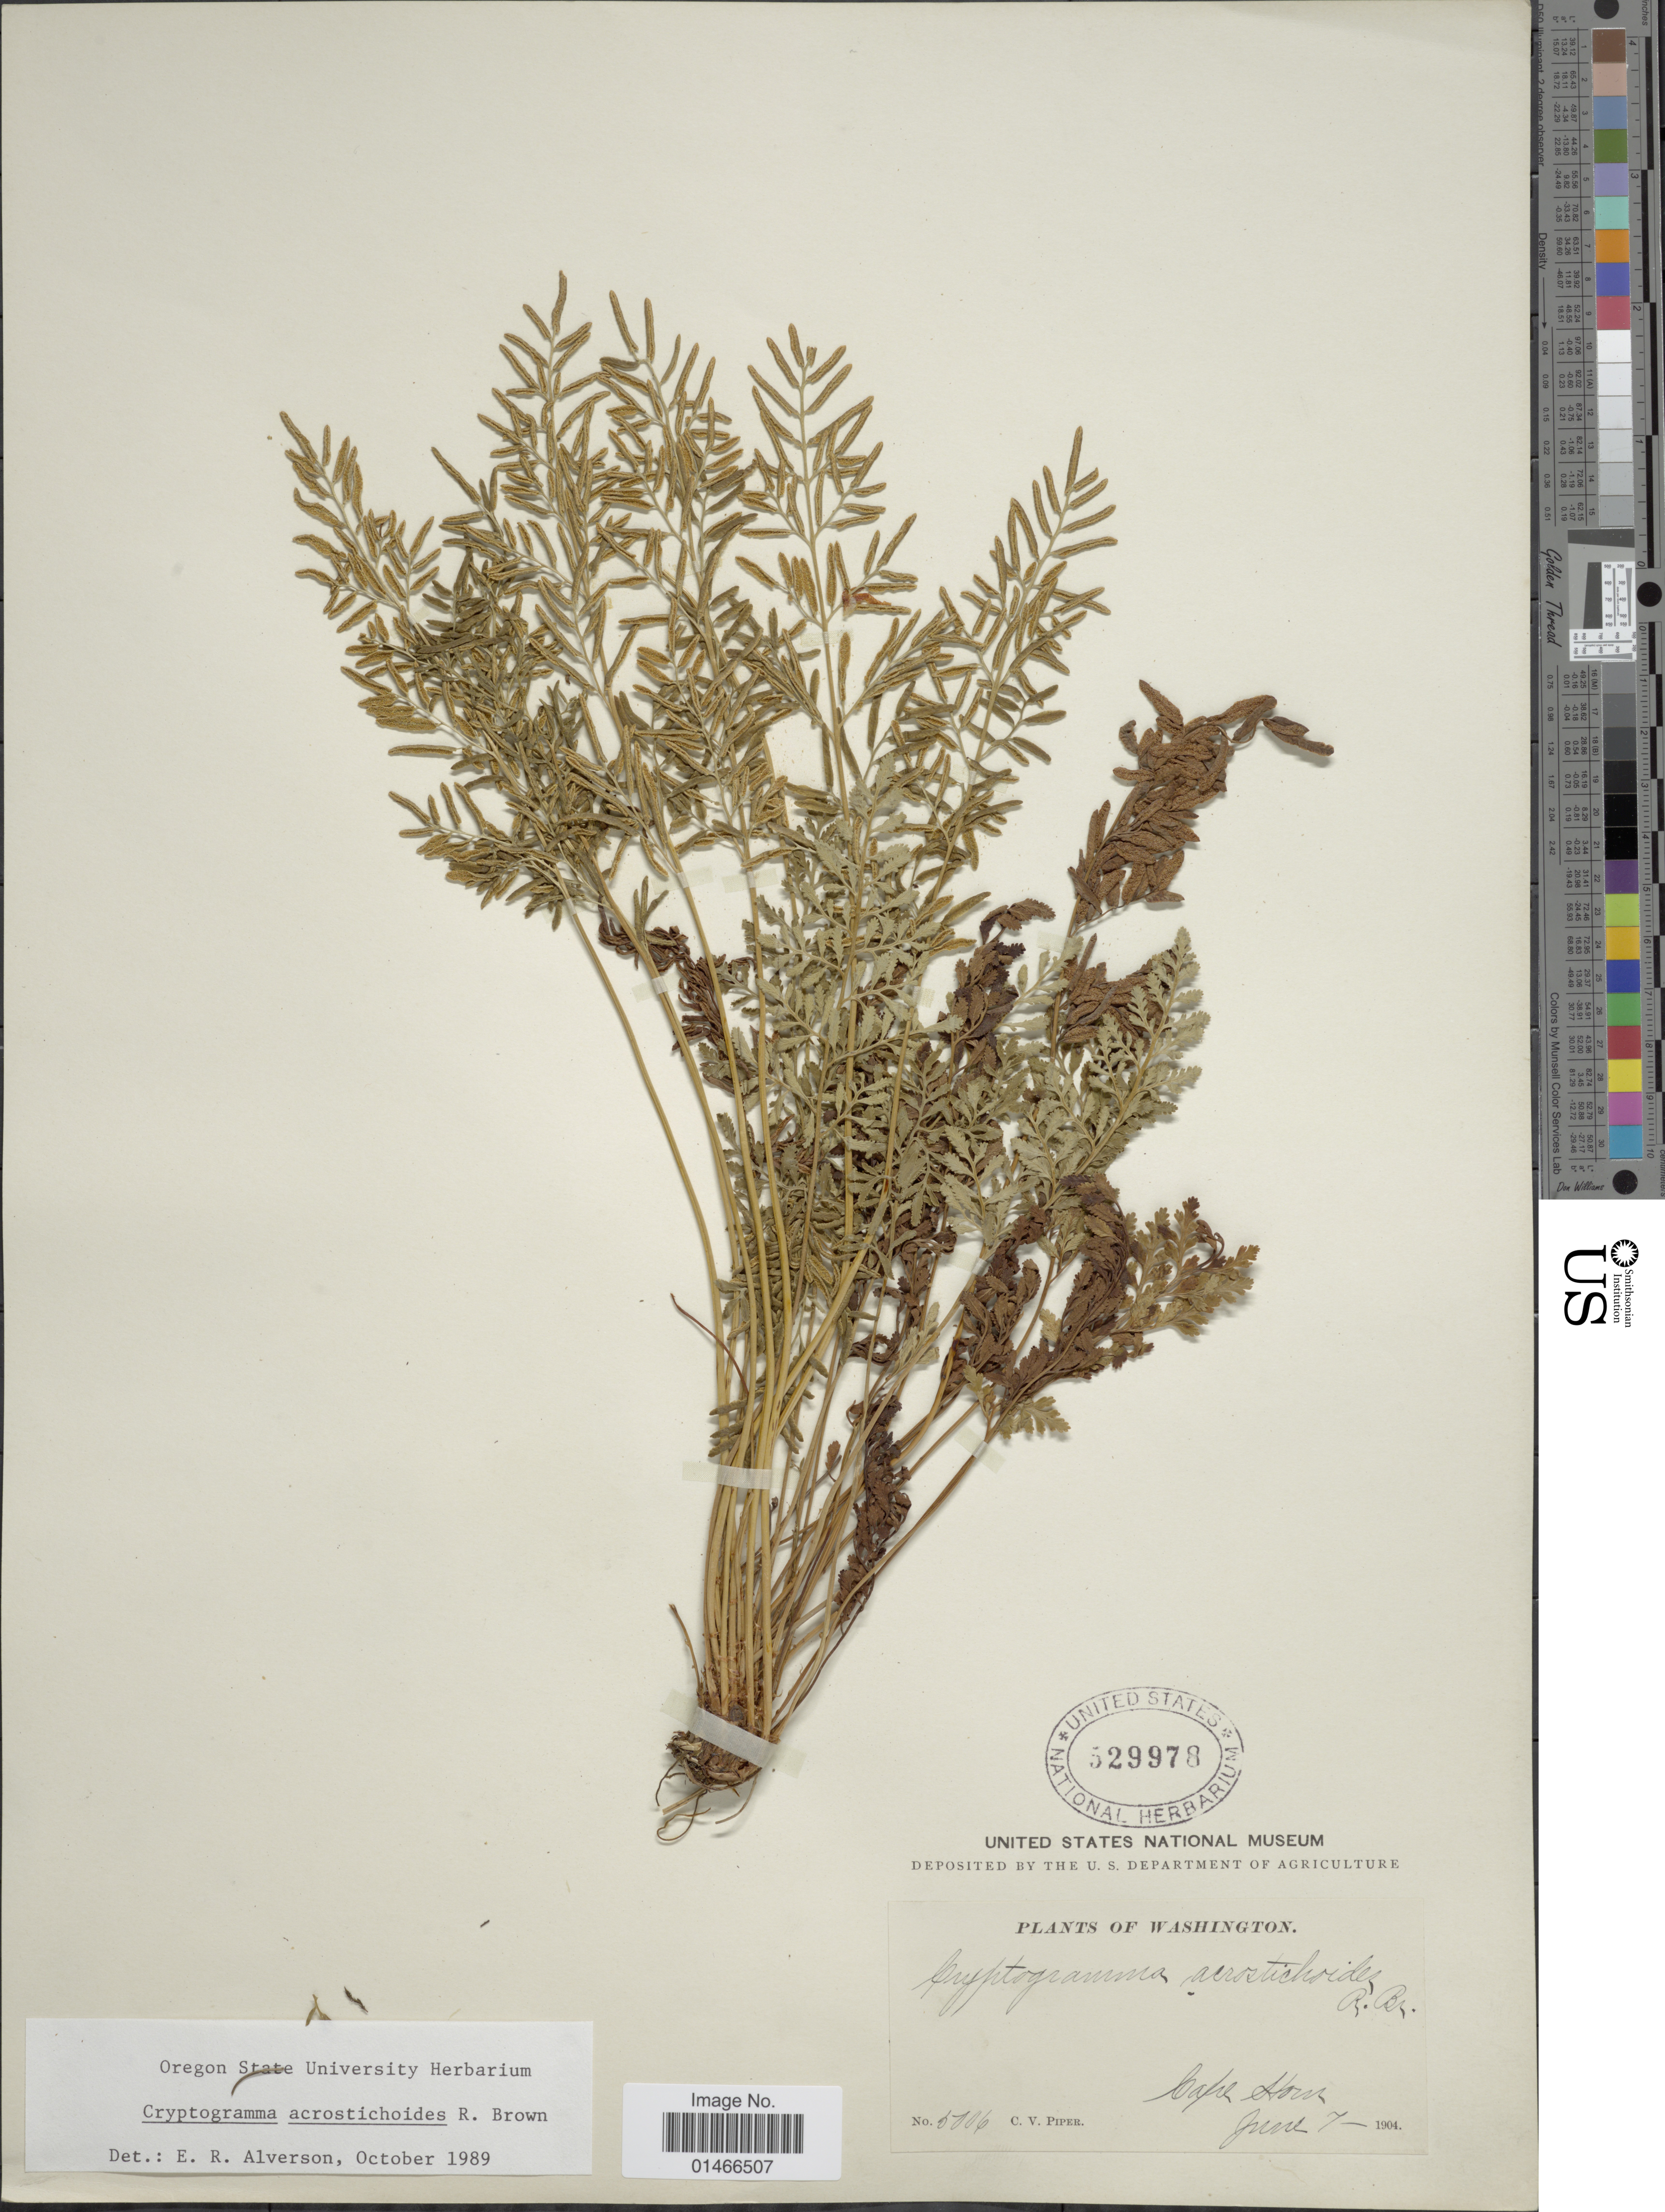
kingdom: Plantae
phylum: Tracheophyta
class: Polypodiopsida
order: Polypodiales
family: Pteridaceae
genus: Cryptogramma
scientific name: Cryptogramma acrostichoides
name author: R. Br.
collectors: C. V. Piper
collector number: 5006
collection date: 1904-06-07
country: United States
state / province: Washington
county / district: Skamania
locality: Cape Horn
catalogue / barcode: US 529978